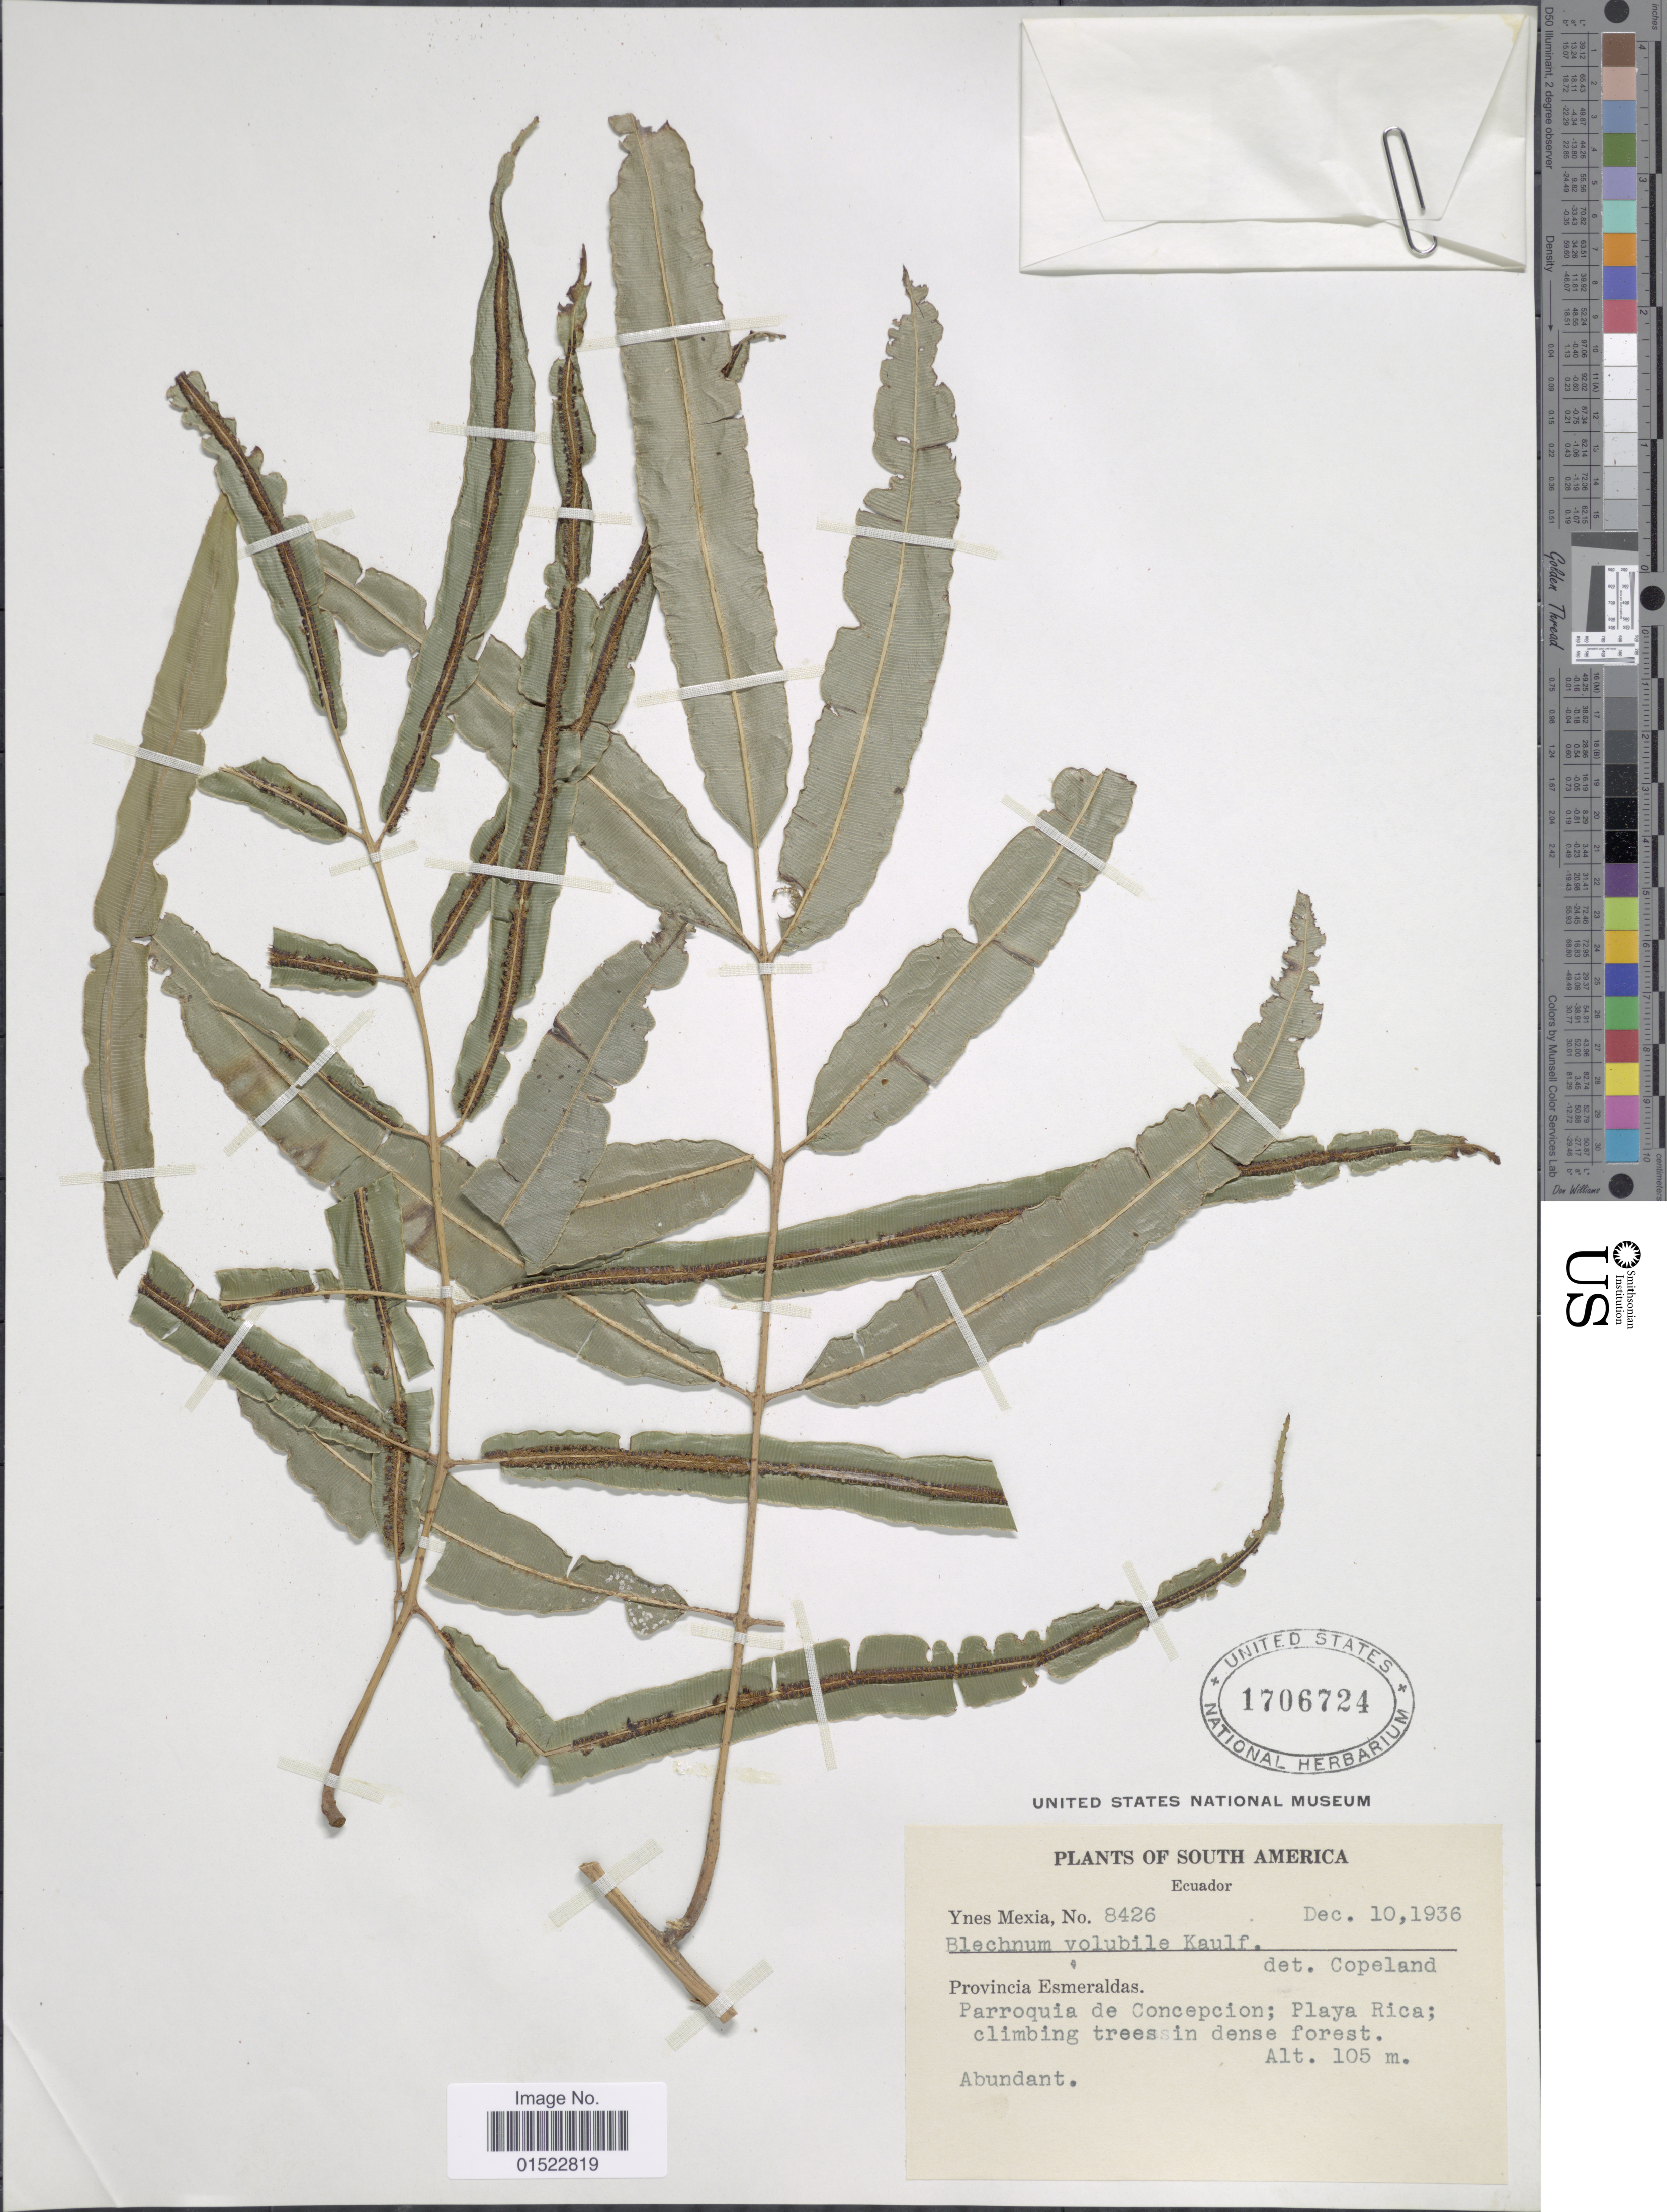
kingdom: Plantae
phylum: Tracheophyta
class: Polypodiopsida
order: Polypodiales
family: Blechnaceae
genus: Salpichlaena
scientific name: Salpichlaena volubilis subsp. volubilis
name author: (Kaulf.) J. Sm.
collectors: Y. Mexia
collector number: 8426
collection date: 1936-12-10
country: Ecuador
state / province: Esmeraldas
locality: Parroquia de Concepcion; Playa Rica; Climbing trees sin dense forest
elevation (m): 105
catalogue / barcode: US 1706724